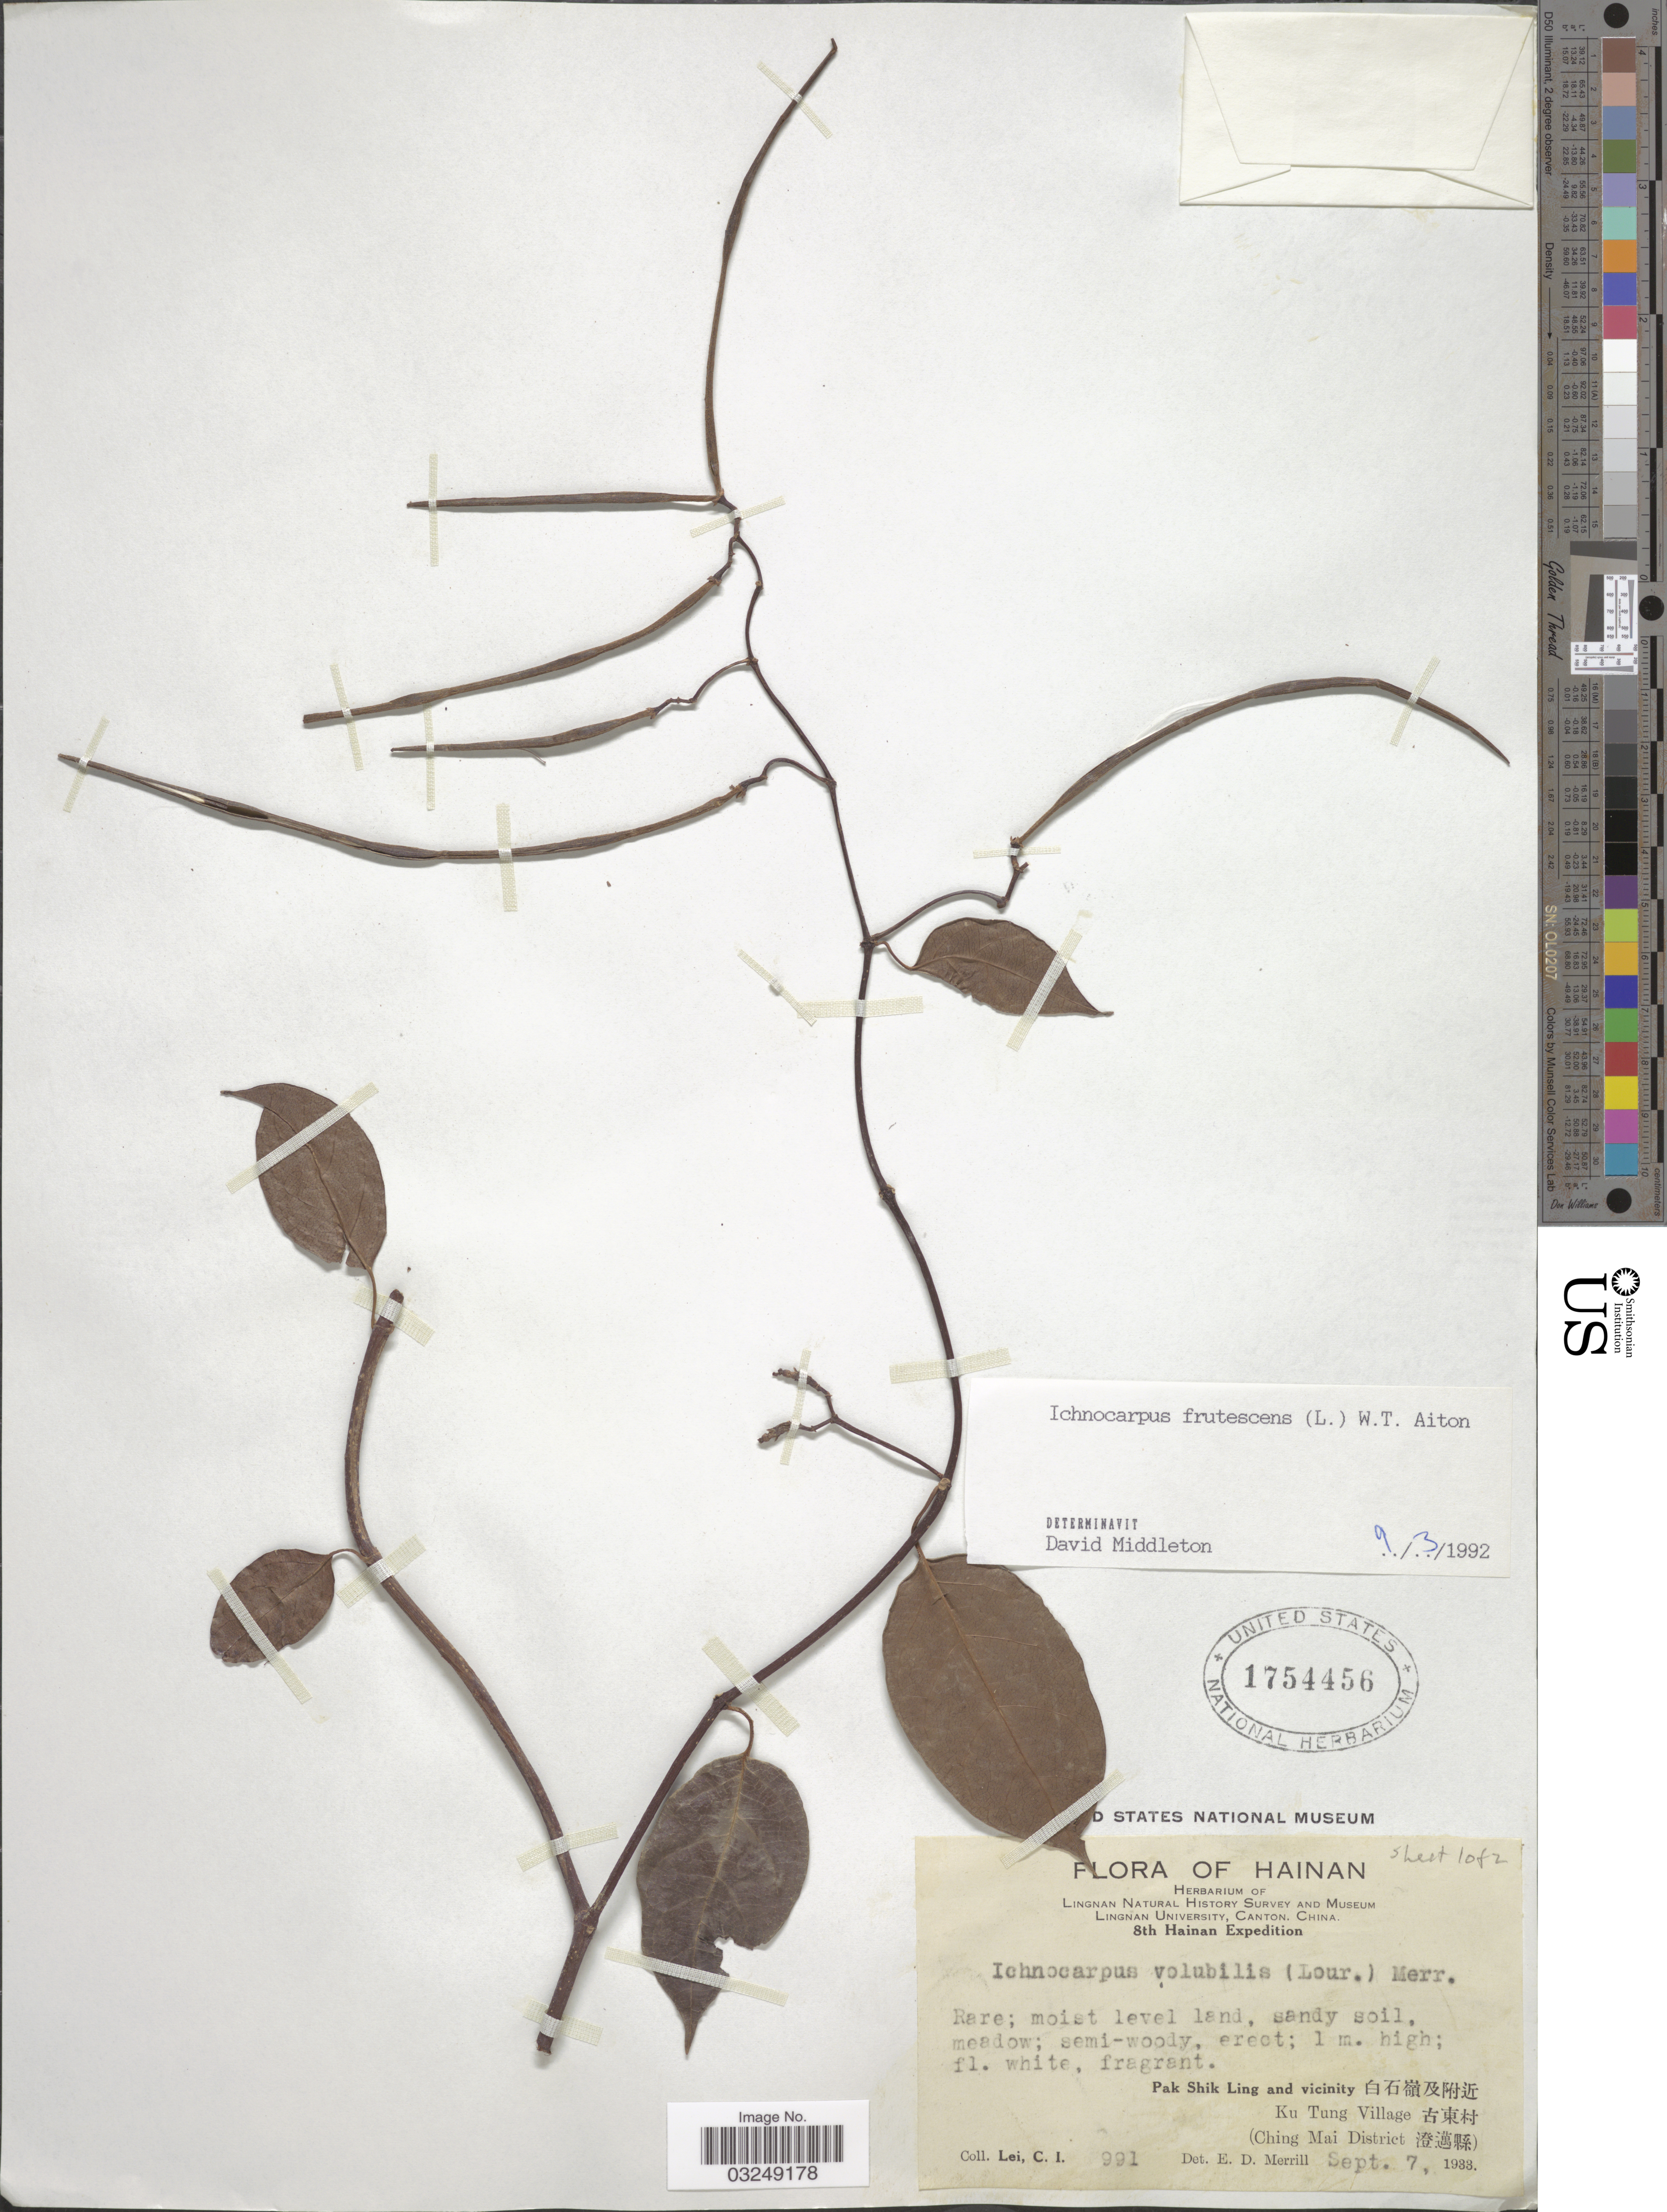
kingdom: Plantae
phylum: Tracheophyta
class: Magnoliopsida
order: Gentianales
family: Apocynaceae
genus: Ichnocarpus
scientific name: Ichnocarpus frutescens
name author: (L.) W.T. Aiton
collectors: C. I. Lei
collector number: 991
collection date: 1933-09-07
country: China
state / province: Hainan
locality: PakShikLing and Vicinity, Ku Tung Village, (Ching Mai District), (Ching Mai District.)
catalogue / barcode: US 1754456